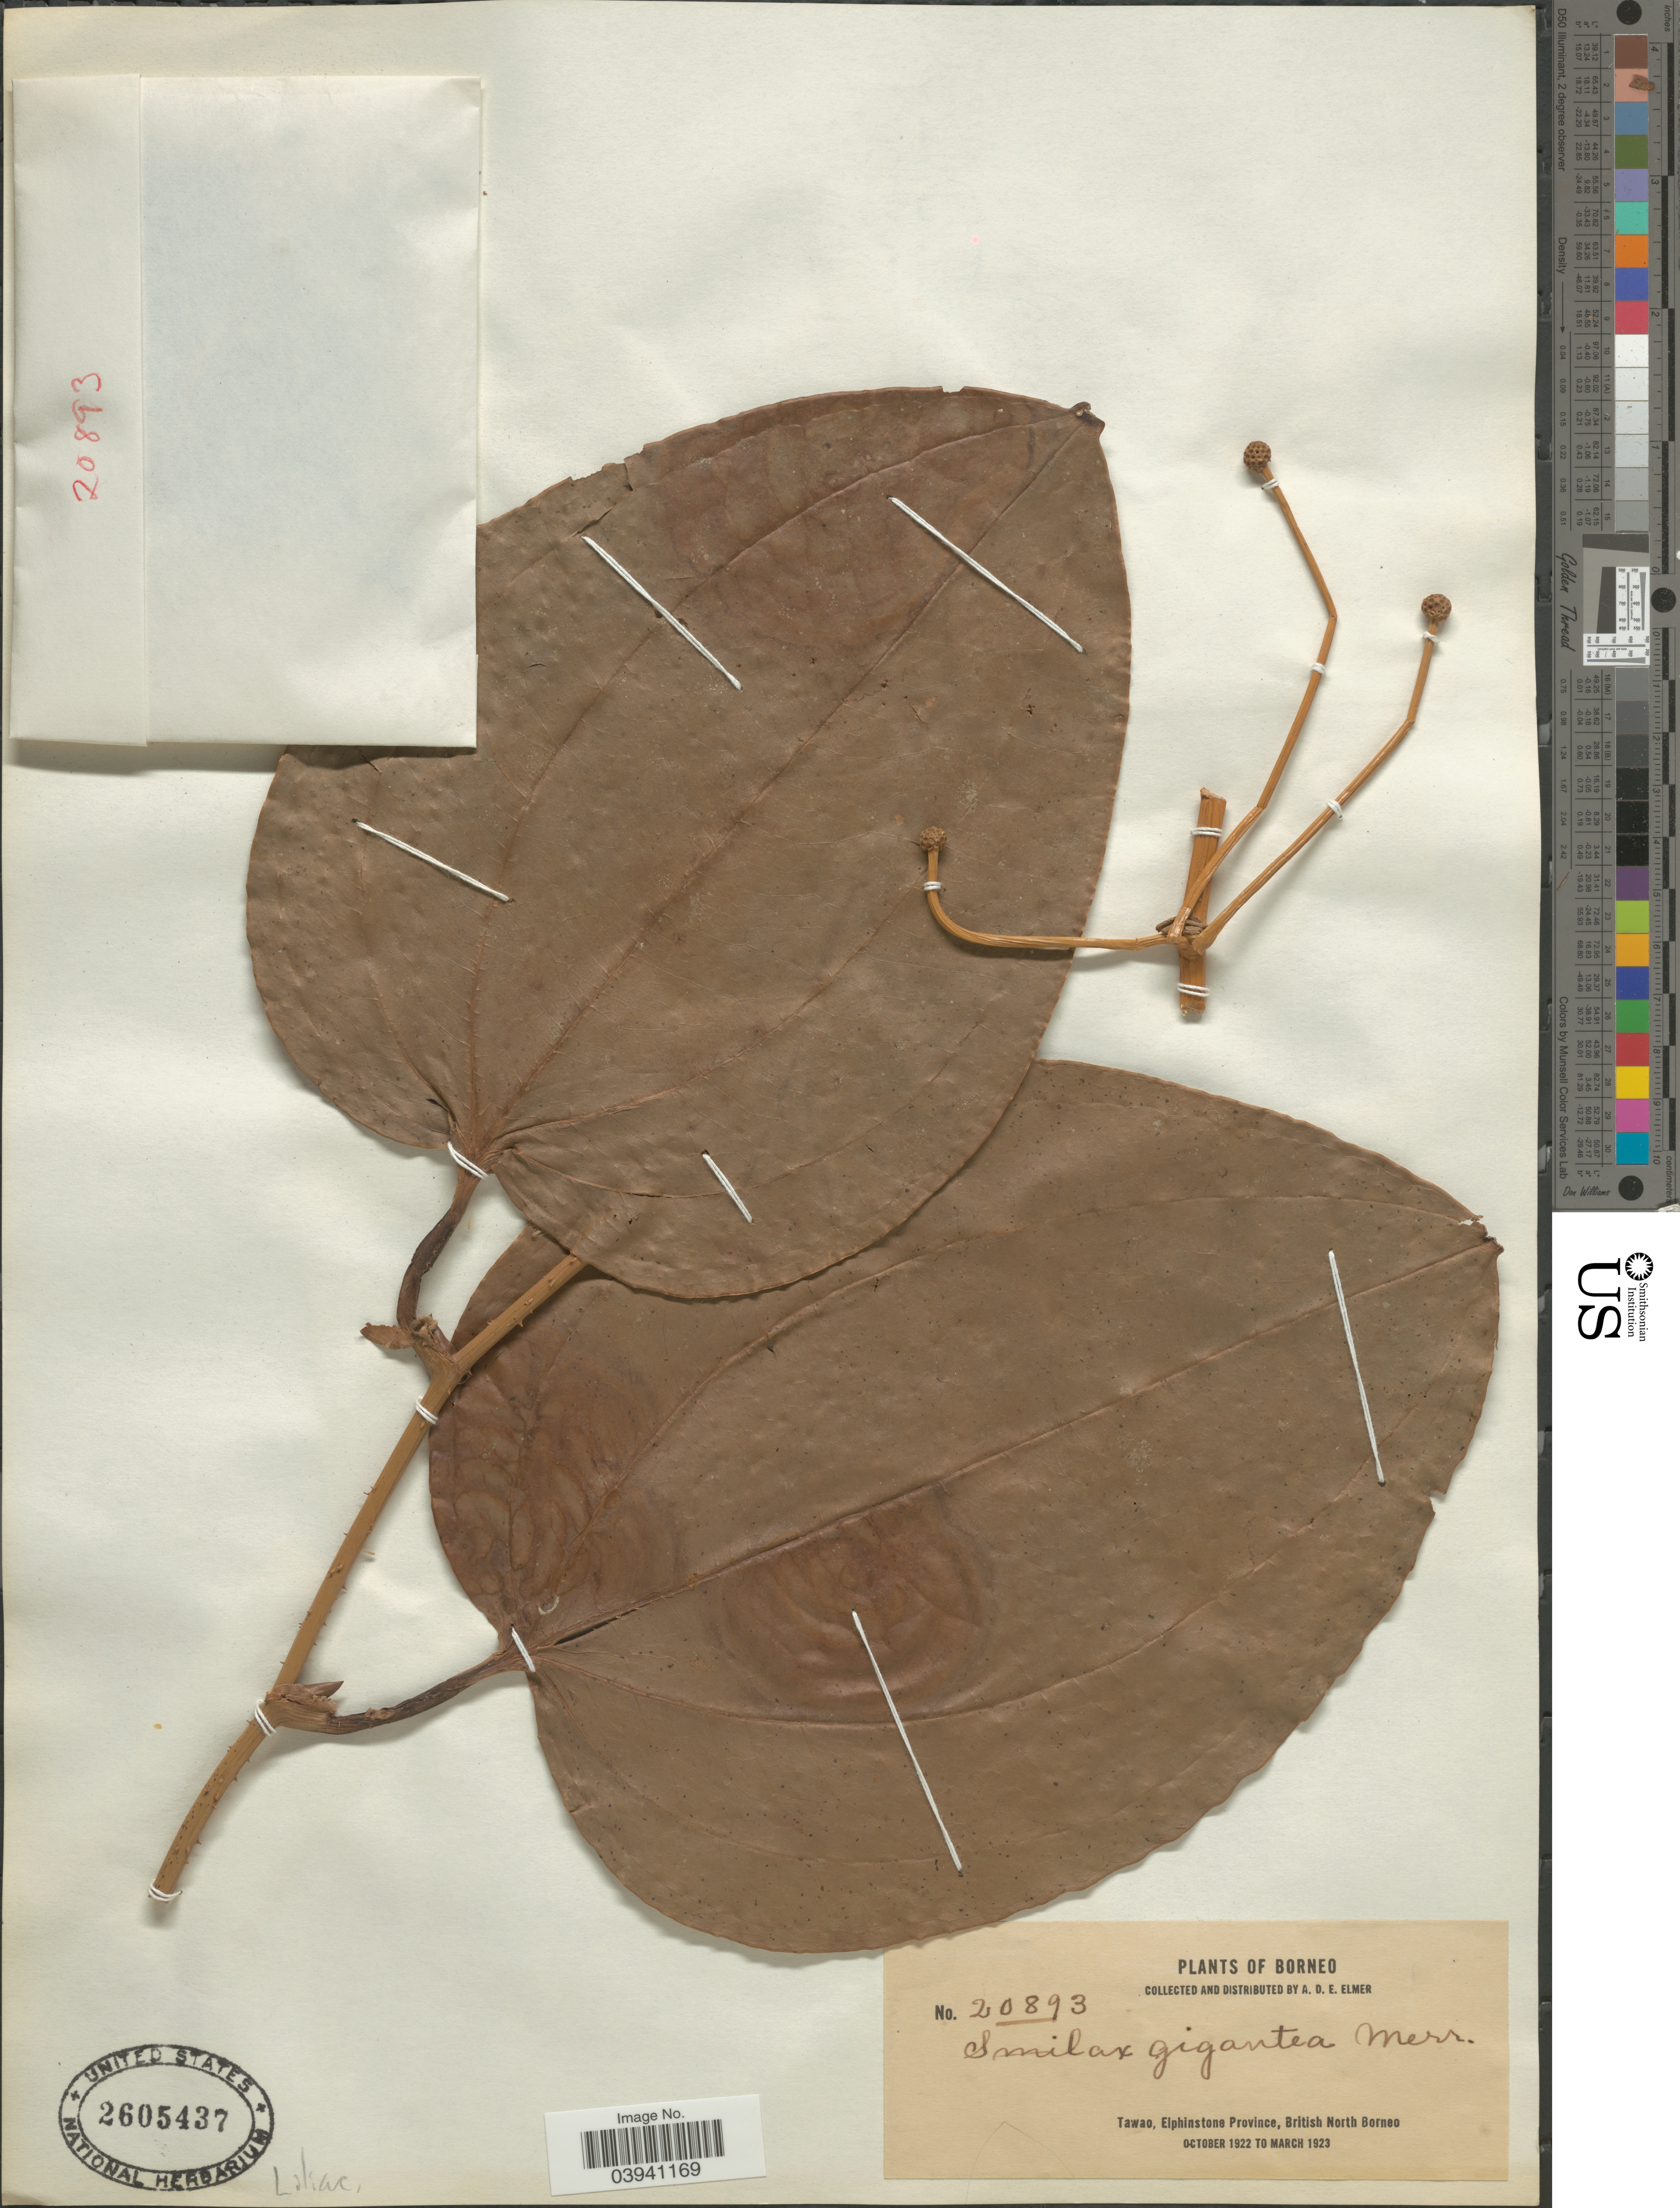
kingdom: Plantae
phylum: Tracheophyta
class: Liliopsida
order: Liliales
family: Smilacaceae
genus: Smilax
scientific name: Smilax gigantea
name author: Merr.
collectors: A. D. E. Elmer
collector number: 20893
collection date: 1922-10/1923-03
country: Malaysia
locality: Borneo. Tawao, Elphinstone Province, British North Borneo.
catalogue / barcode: US 2605437